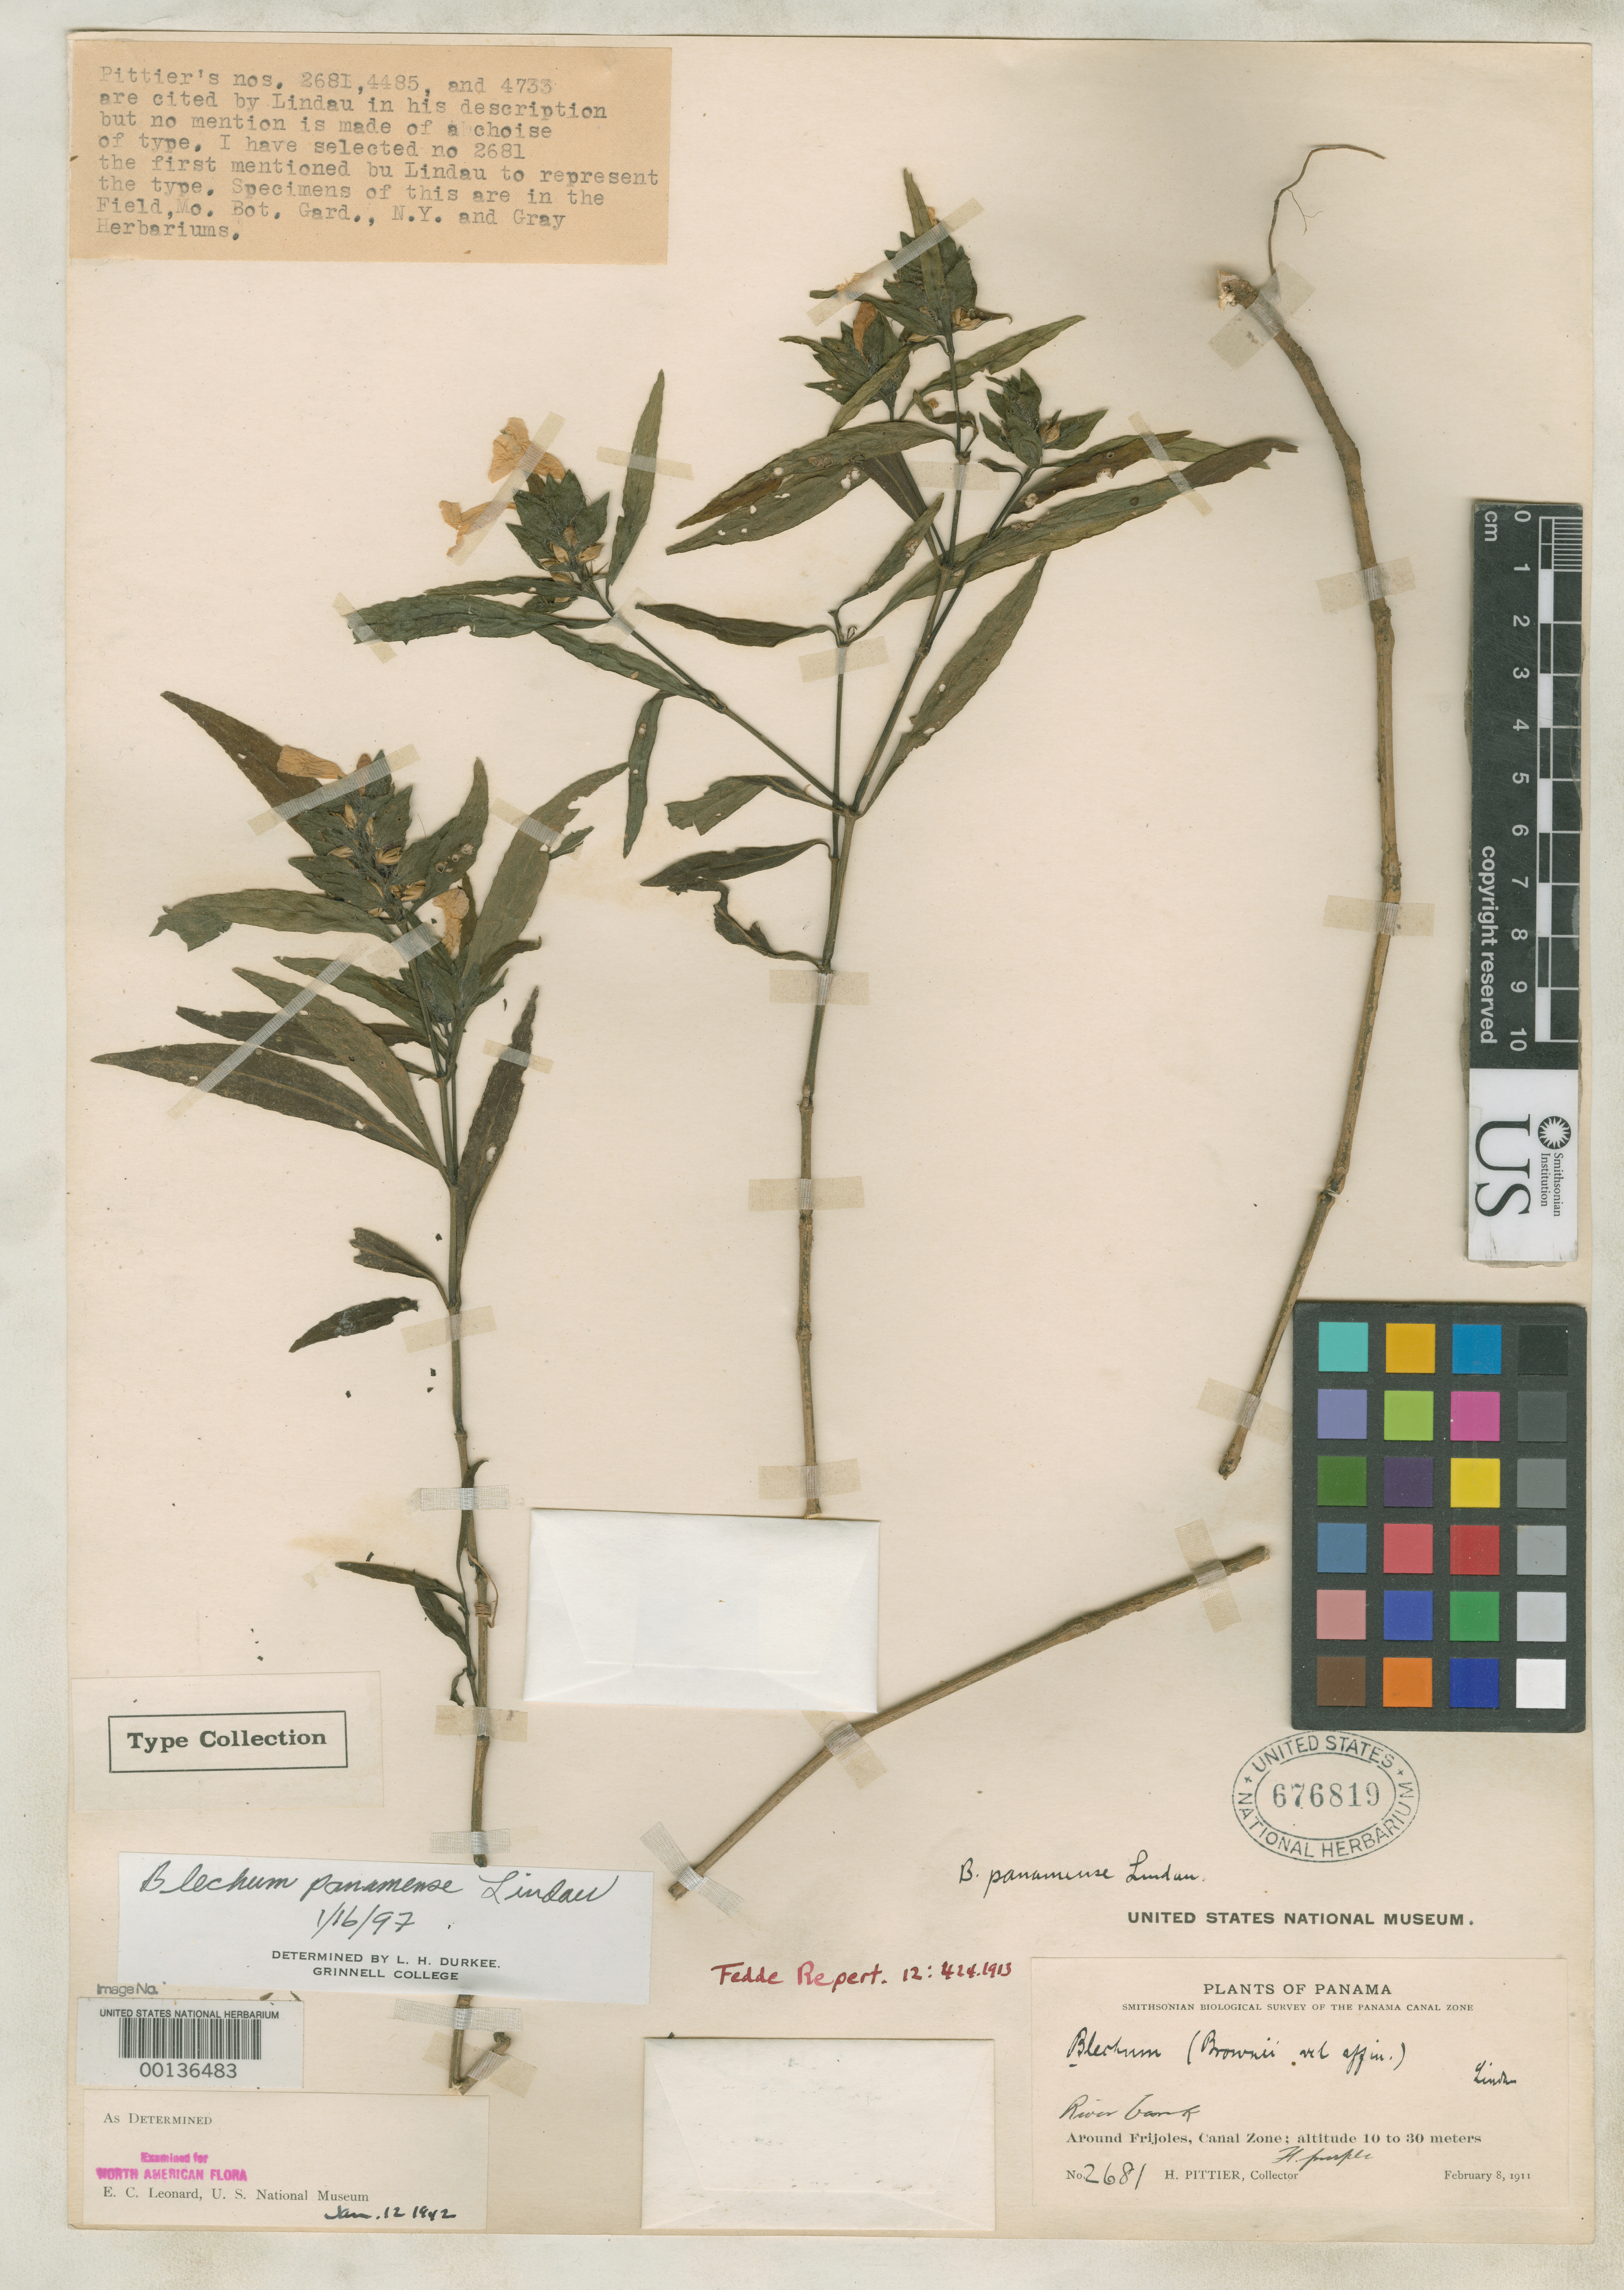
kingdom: Plantae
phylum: Tracheophyta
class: Magnoliopsida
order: Lamiales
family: Acanthaceae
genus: Blechum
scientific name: Blechum panamense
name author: Lindau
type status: Isosyntype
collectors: H. F. Pittier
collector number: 2681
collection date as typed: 08 Feb 1911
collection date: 1911-02-08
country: Panama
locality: Around Frijoles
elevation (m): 10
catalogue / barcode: US 676819